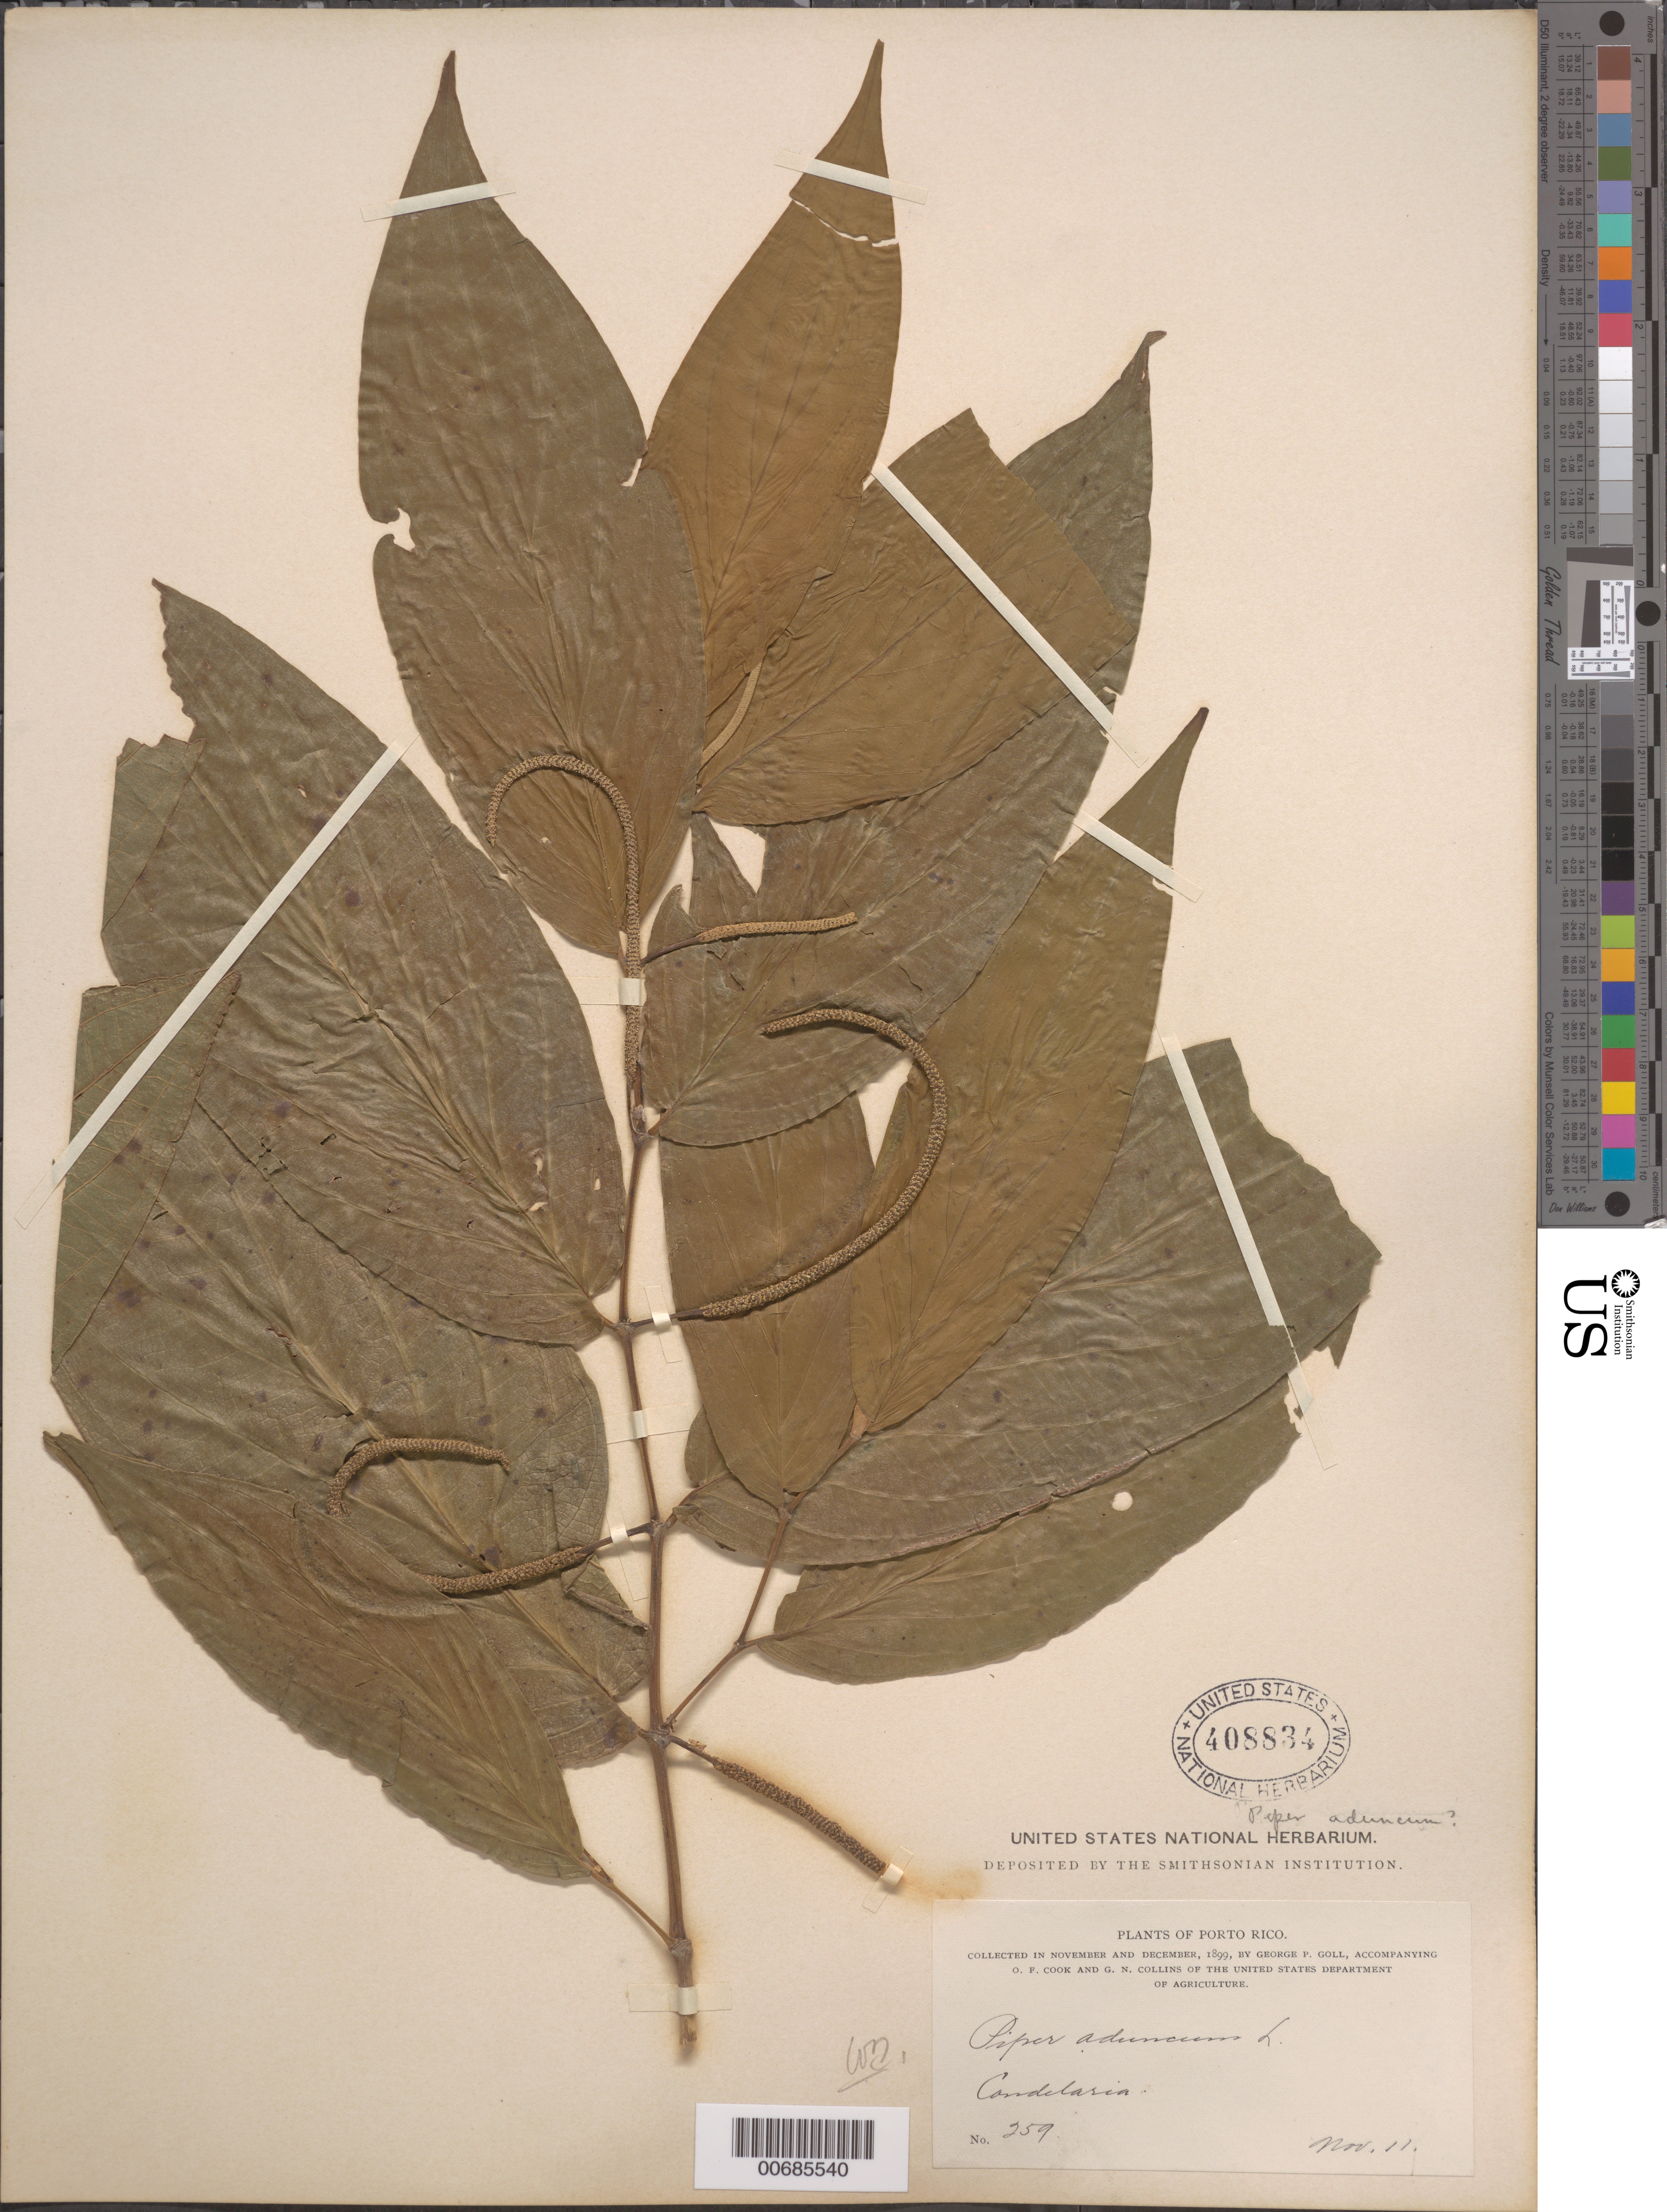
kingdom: Plantae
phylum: Tracheophyta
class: Magnoliopsida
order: Piperales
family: Piperaceae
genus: Piper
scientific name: Piper aduncum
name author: L.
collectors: G. Goll, O. F. Cook & G. Collins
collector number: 259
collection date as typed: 11 Nov 1899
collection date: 1899-11-11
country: Puerto Rico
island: Greater Antilles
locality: Candelasia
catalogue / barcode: US 408834